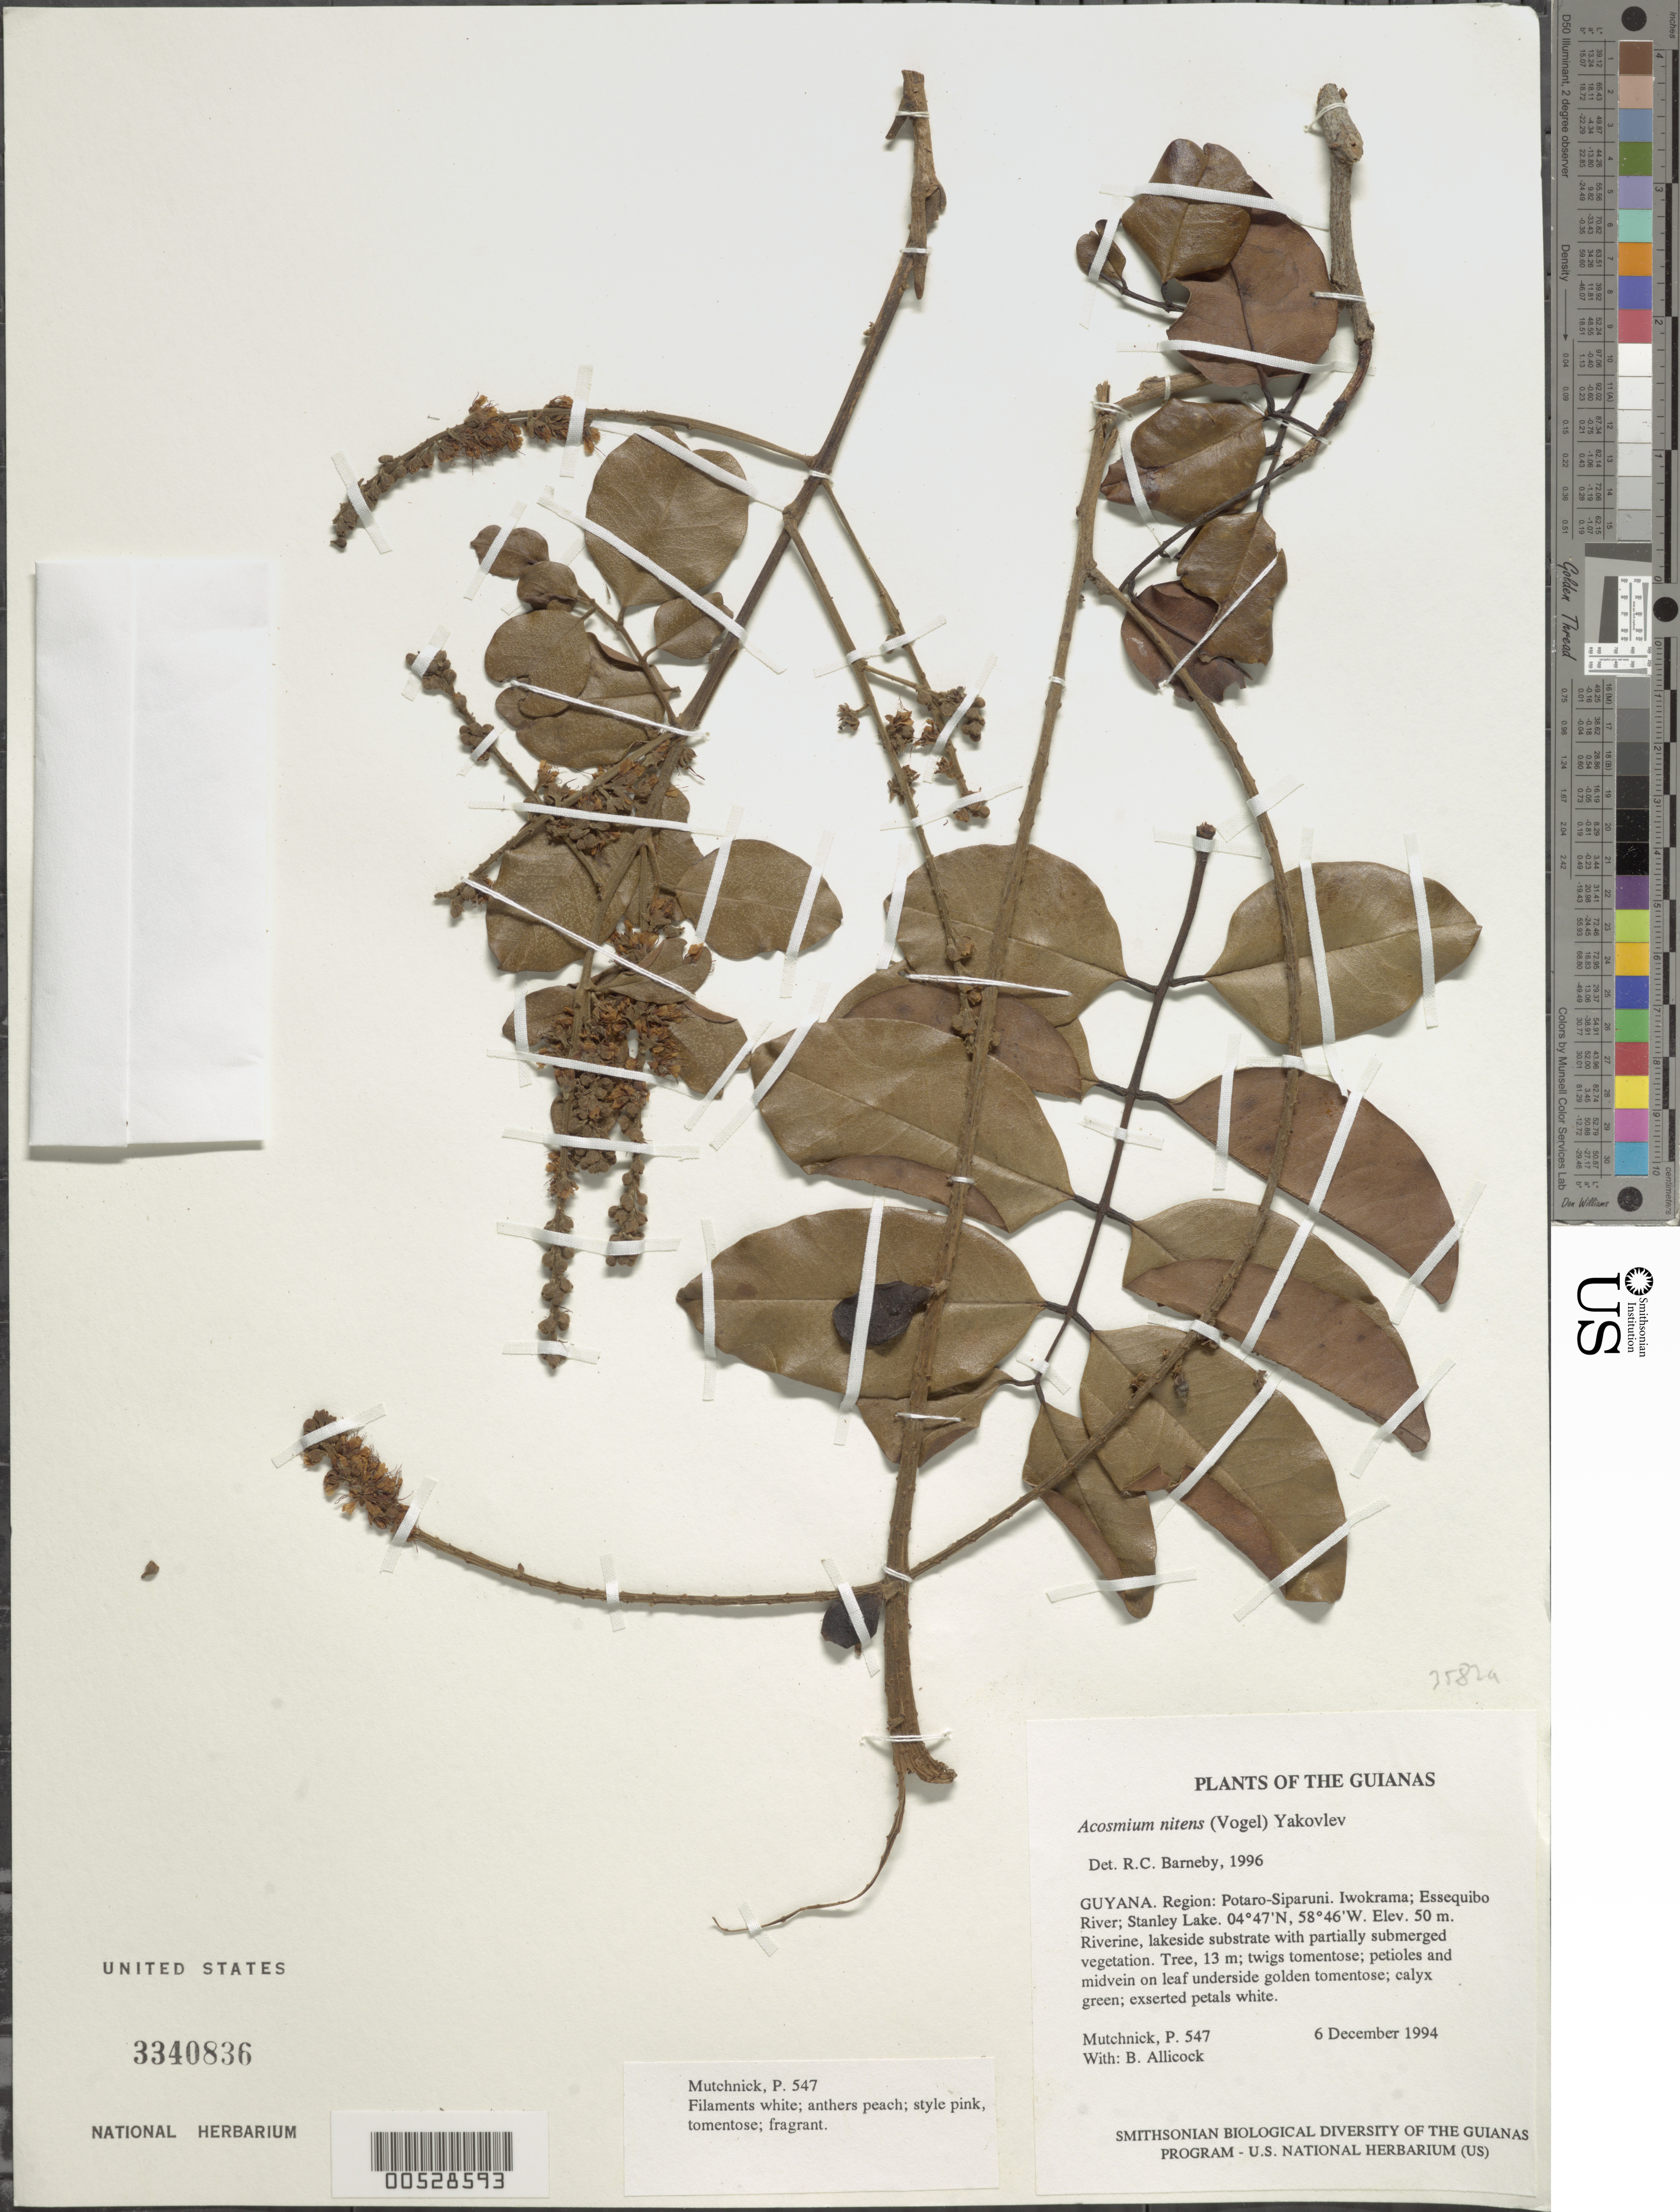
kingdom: Plantae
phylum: Tracheophyta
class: Magnoliopsida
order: Fabales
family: Fabaceae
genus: Acosmium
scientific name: Acosmium nitens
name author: (Vogel) Yakovlev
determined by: Barneby, Rupert C., (NY)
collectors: P. Mutchnick & B. Allicock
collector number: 547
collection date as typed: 6 December 1994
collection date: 1994-12-06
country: Guyana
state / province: Potaro-Siparuni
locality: Iwokrama; Essequibo River; Stanley Lake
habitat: Riverine, lakeside substrate with partially submerged vegetation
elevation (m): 50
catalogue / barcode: US 3340836